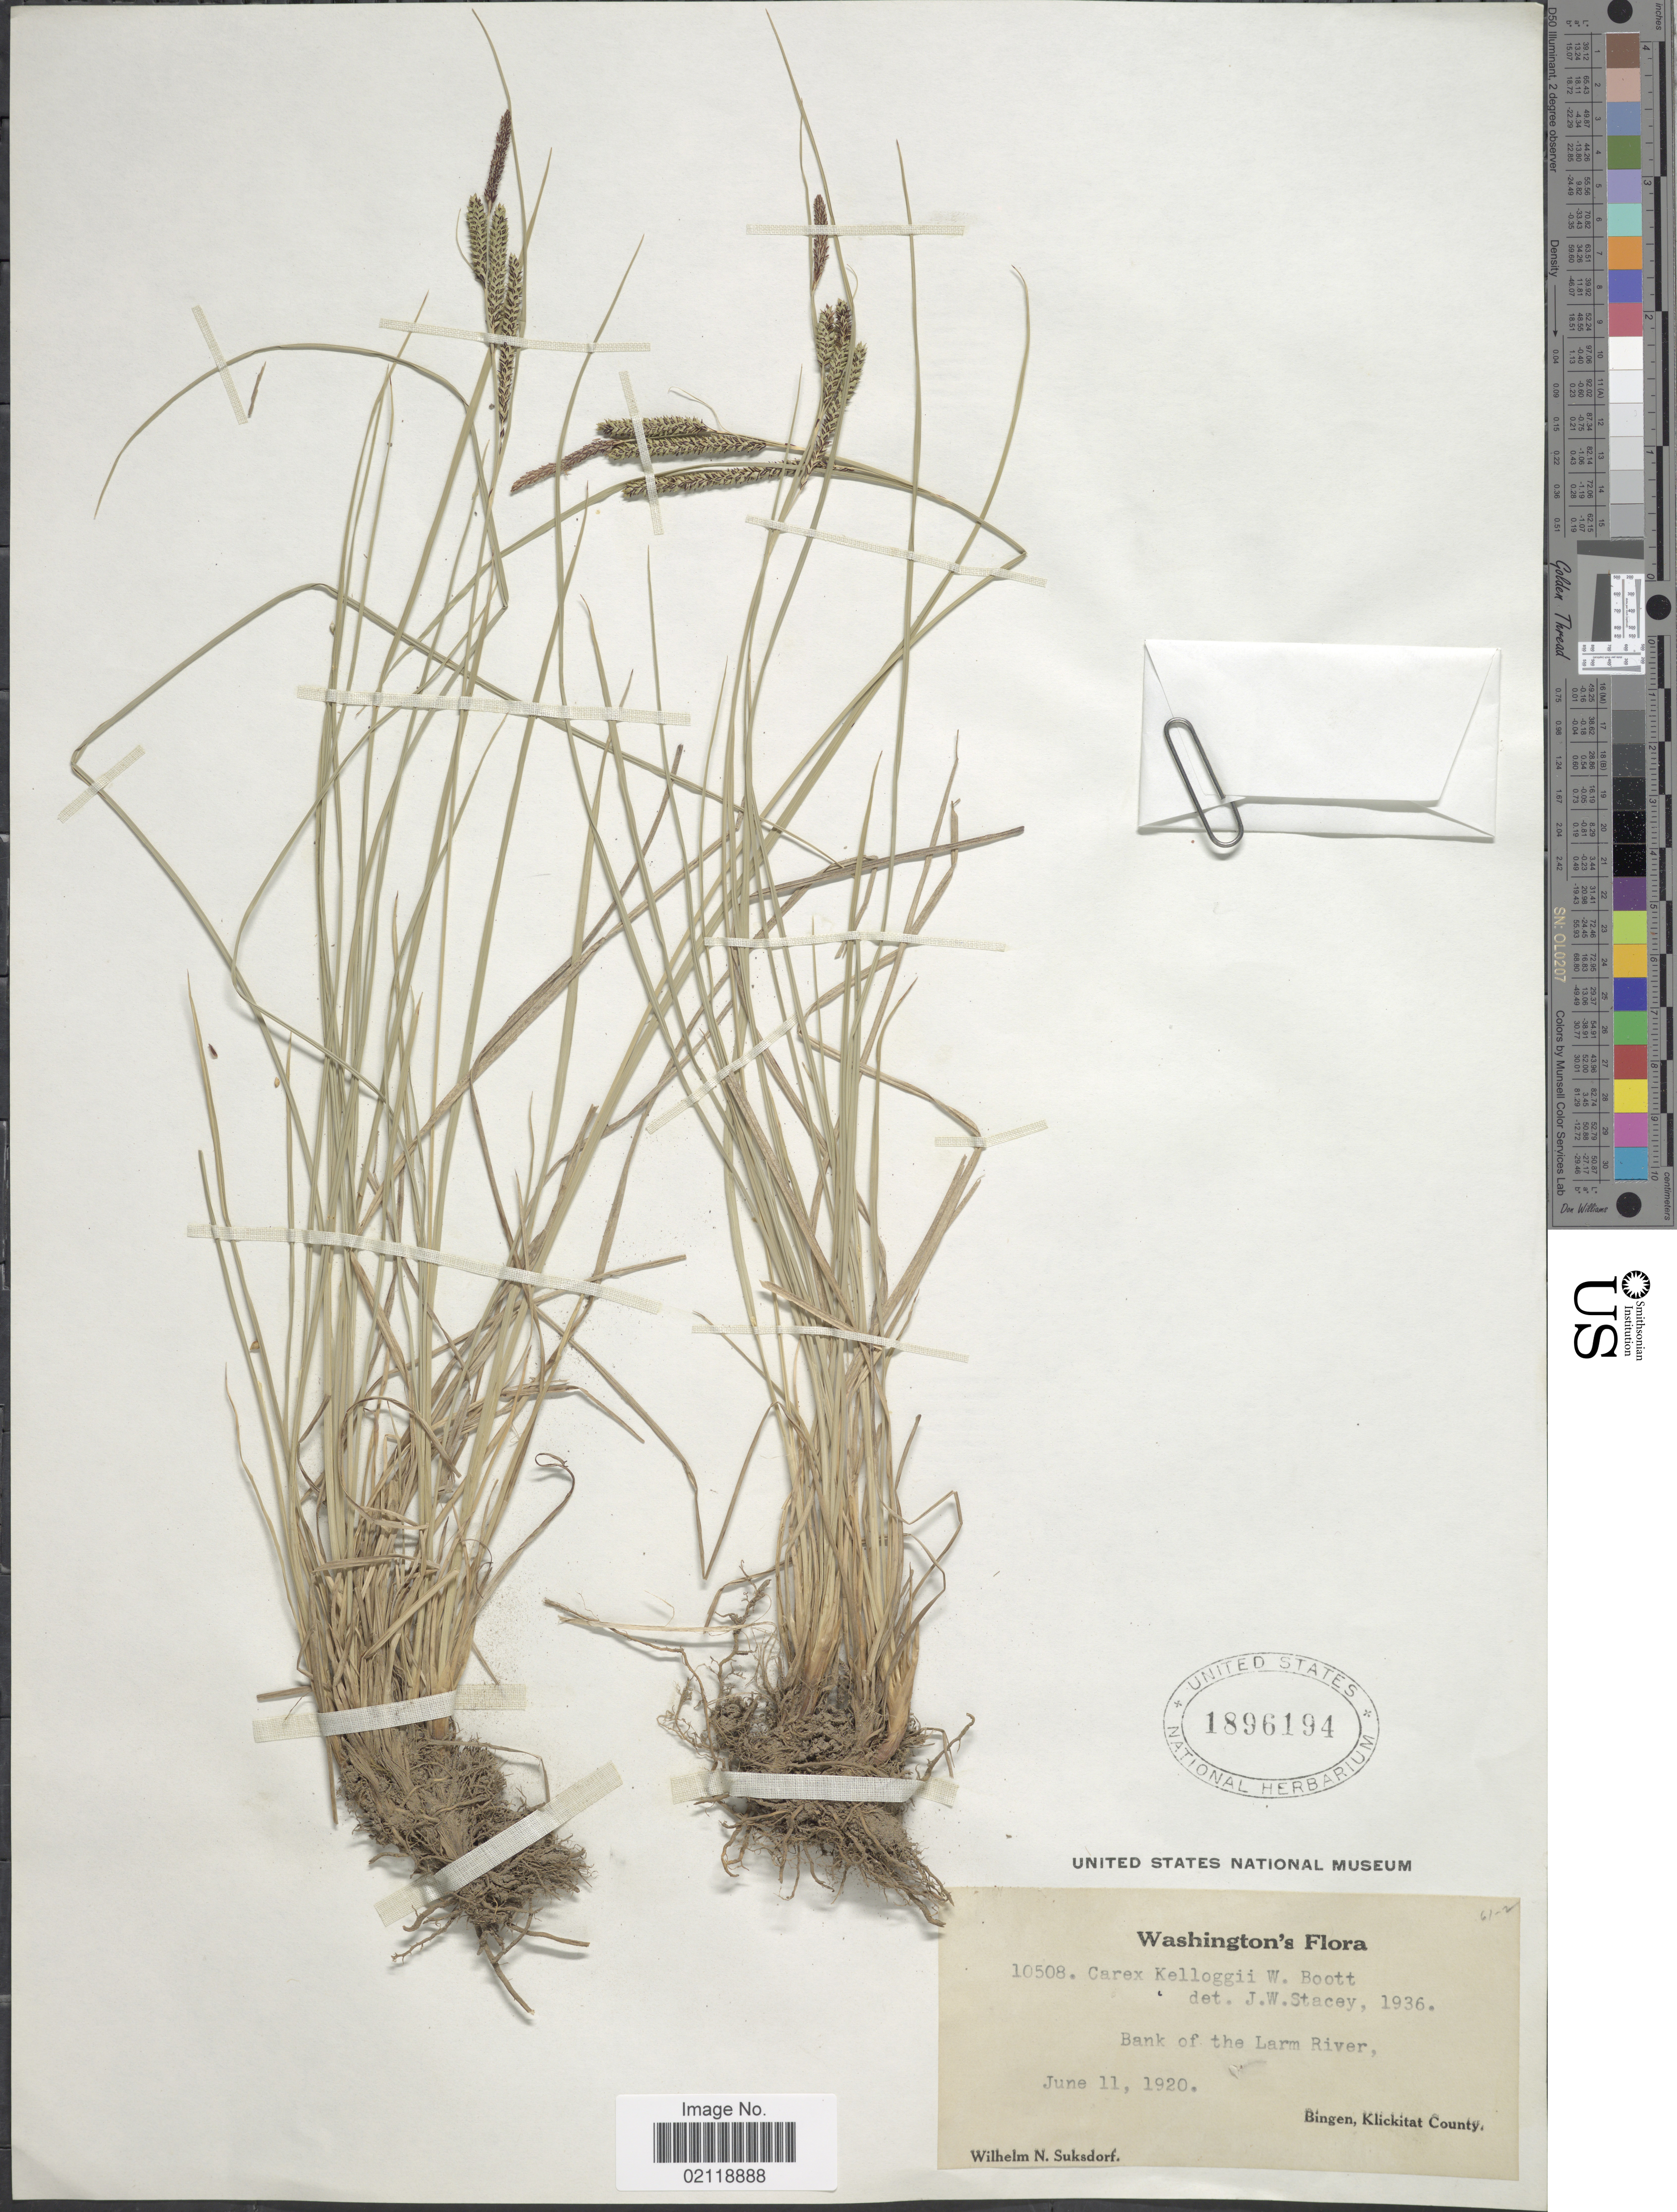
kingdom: Plantae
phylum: Tracheophyta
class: Liliopsida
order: Poales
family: Cyperaceae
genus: Carex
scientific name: Carex kelloggii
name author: W. Boott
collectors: W. N. Suksdorf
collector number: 10508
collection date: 1920-06-11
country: United States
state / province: Washington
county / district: Klickitat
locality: Bank of the Larm River, Bingen, Klickitat County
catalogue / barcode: US 1896194